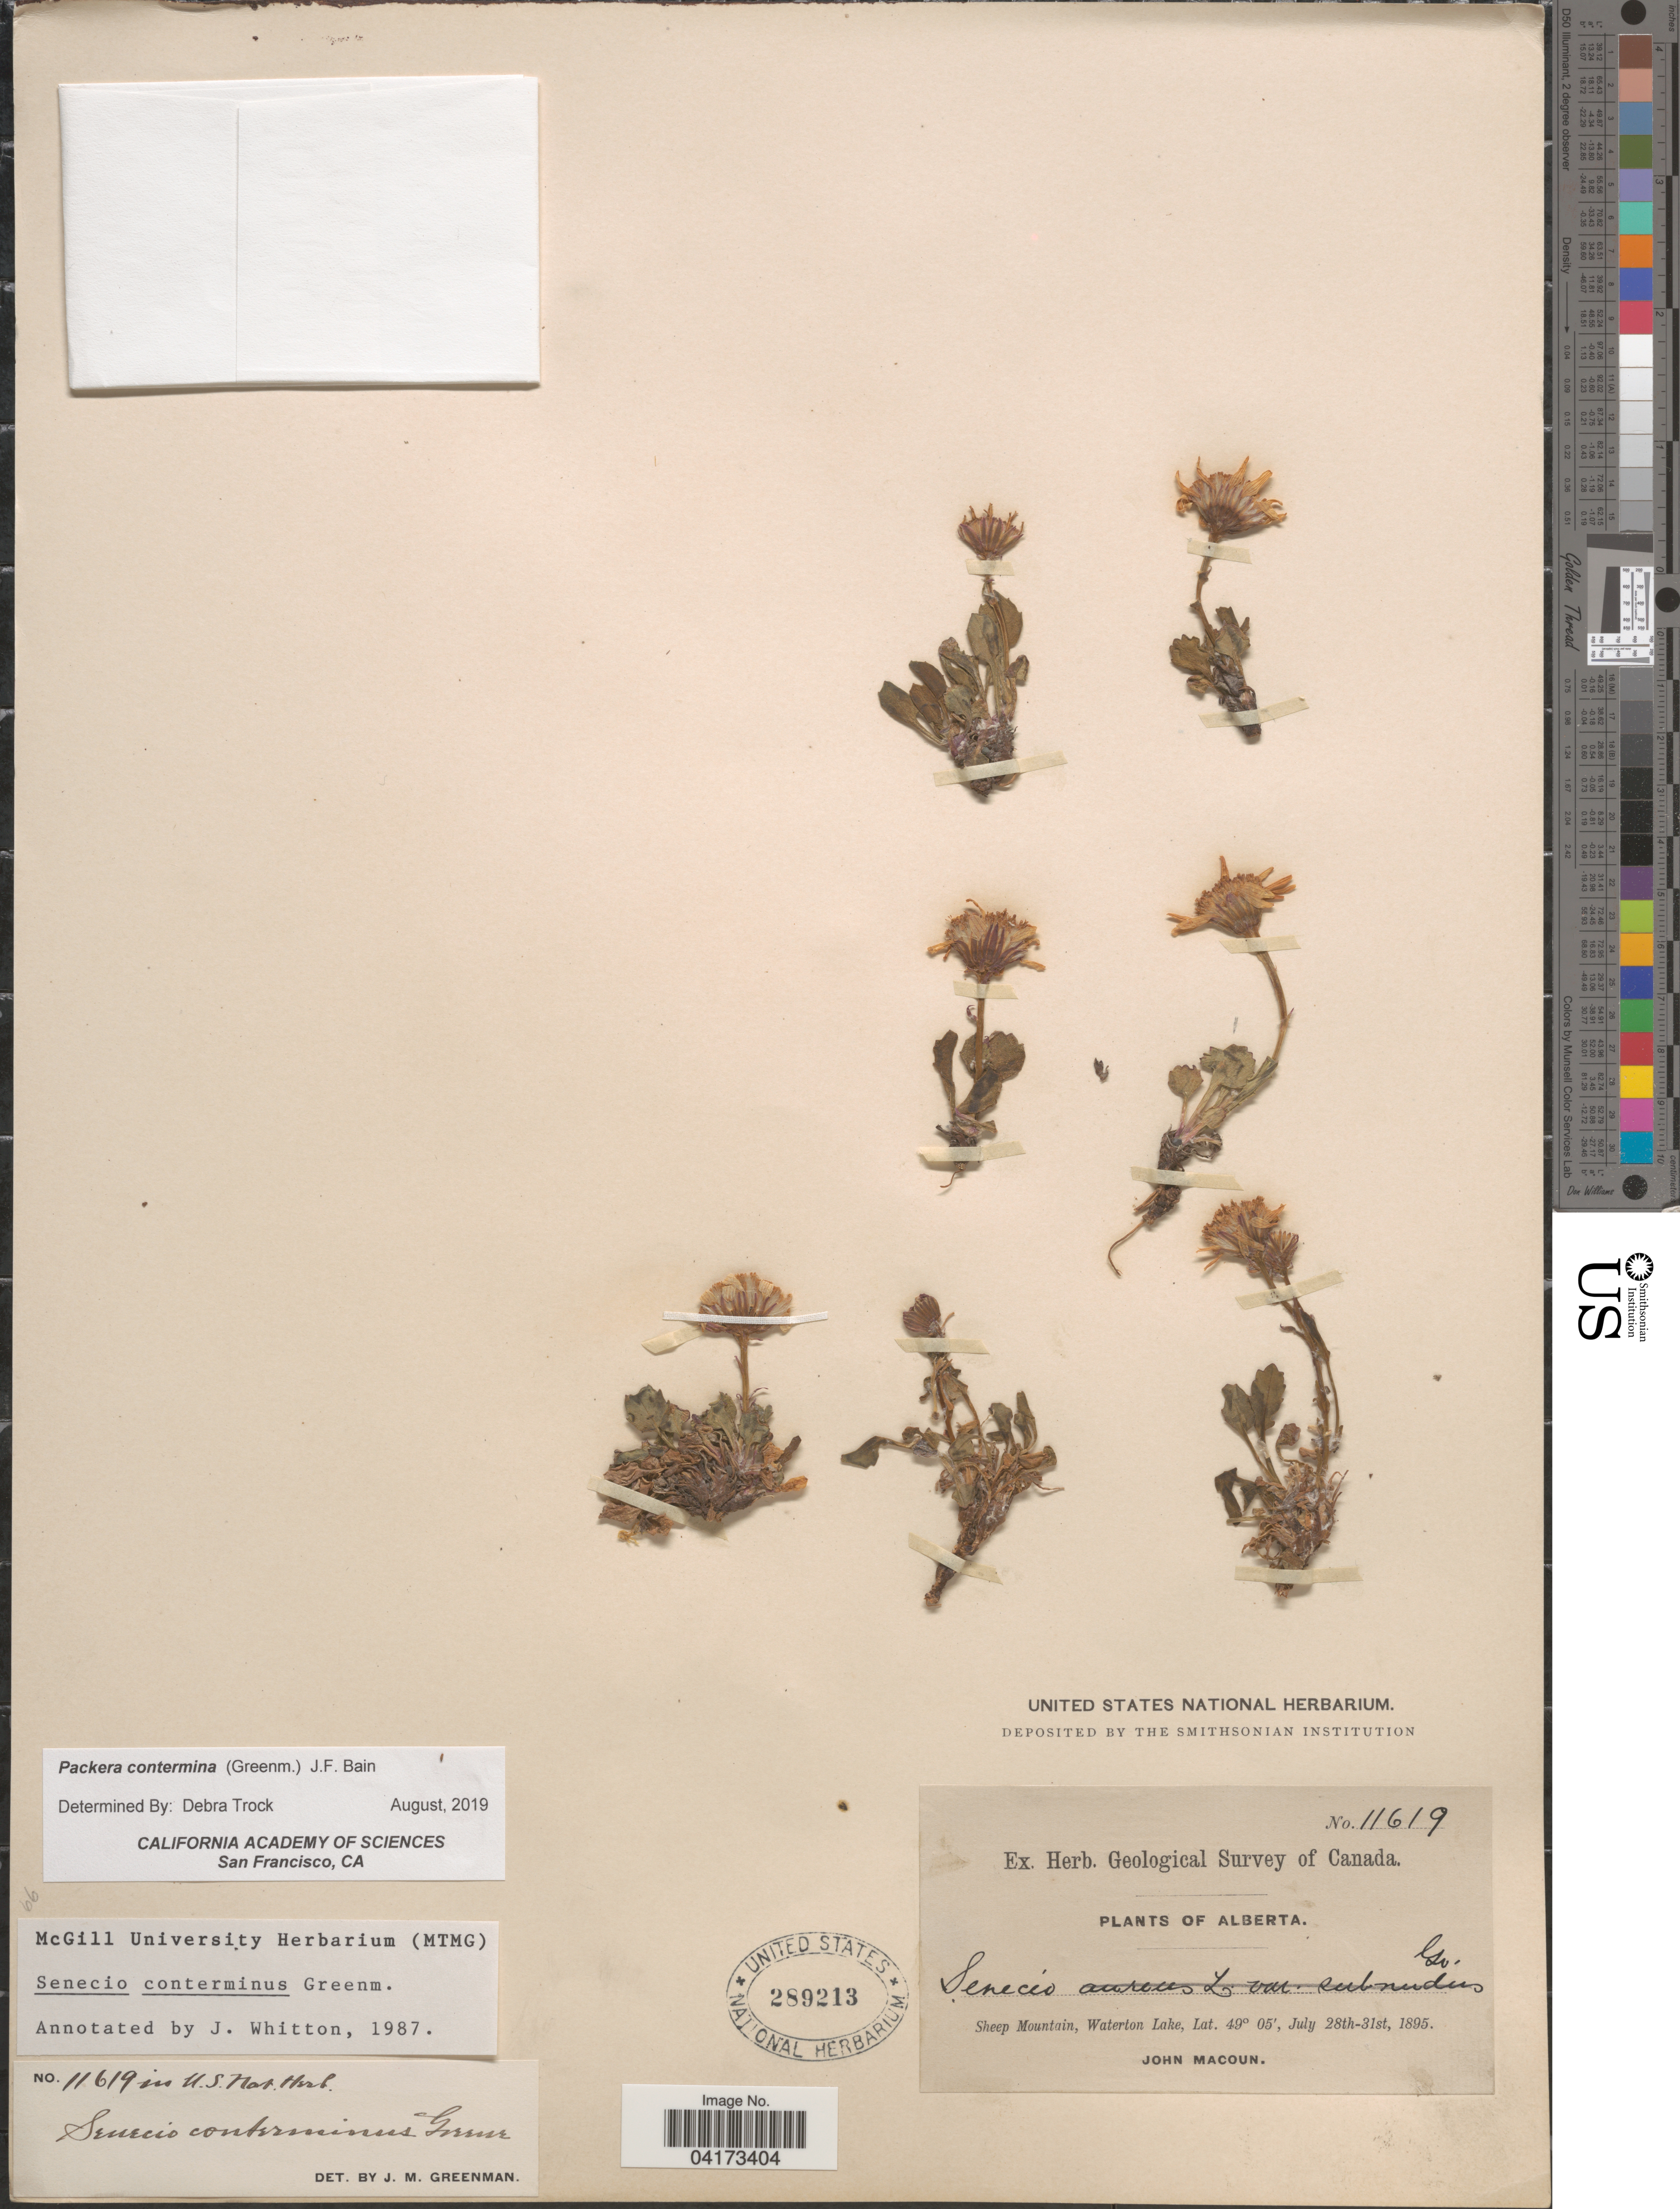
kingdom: Plantae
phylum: Tracheophyta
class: Magnoliopsida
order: Asterales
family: Asteraceae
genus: Packera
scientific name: Packera contermina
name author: (Greenm.) J.F. Bain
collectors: J. Macoun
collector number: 11619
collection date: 1895-07-28/1895-07-31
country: Canada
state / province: Alberta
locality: Geological Survey of Canada. Sheep Mountain, Waterton Lake.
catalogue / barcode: US 289213